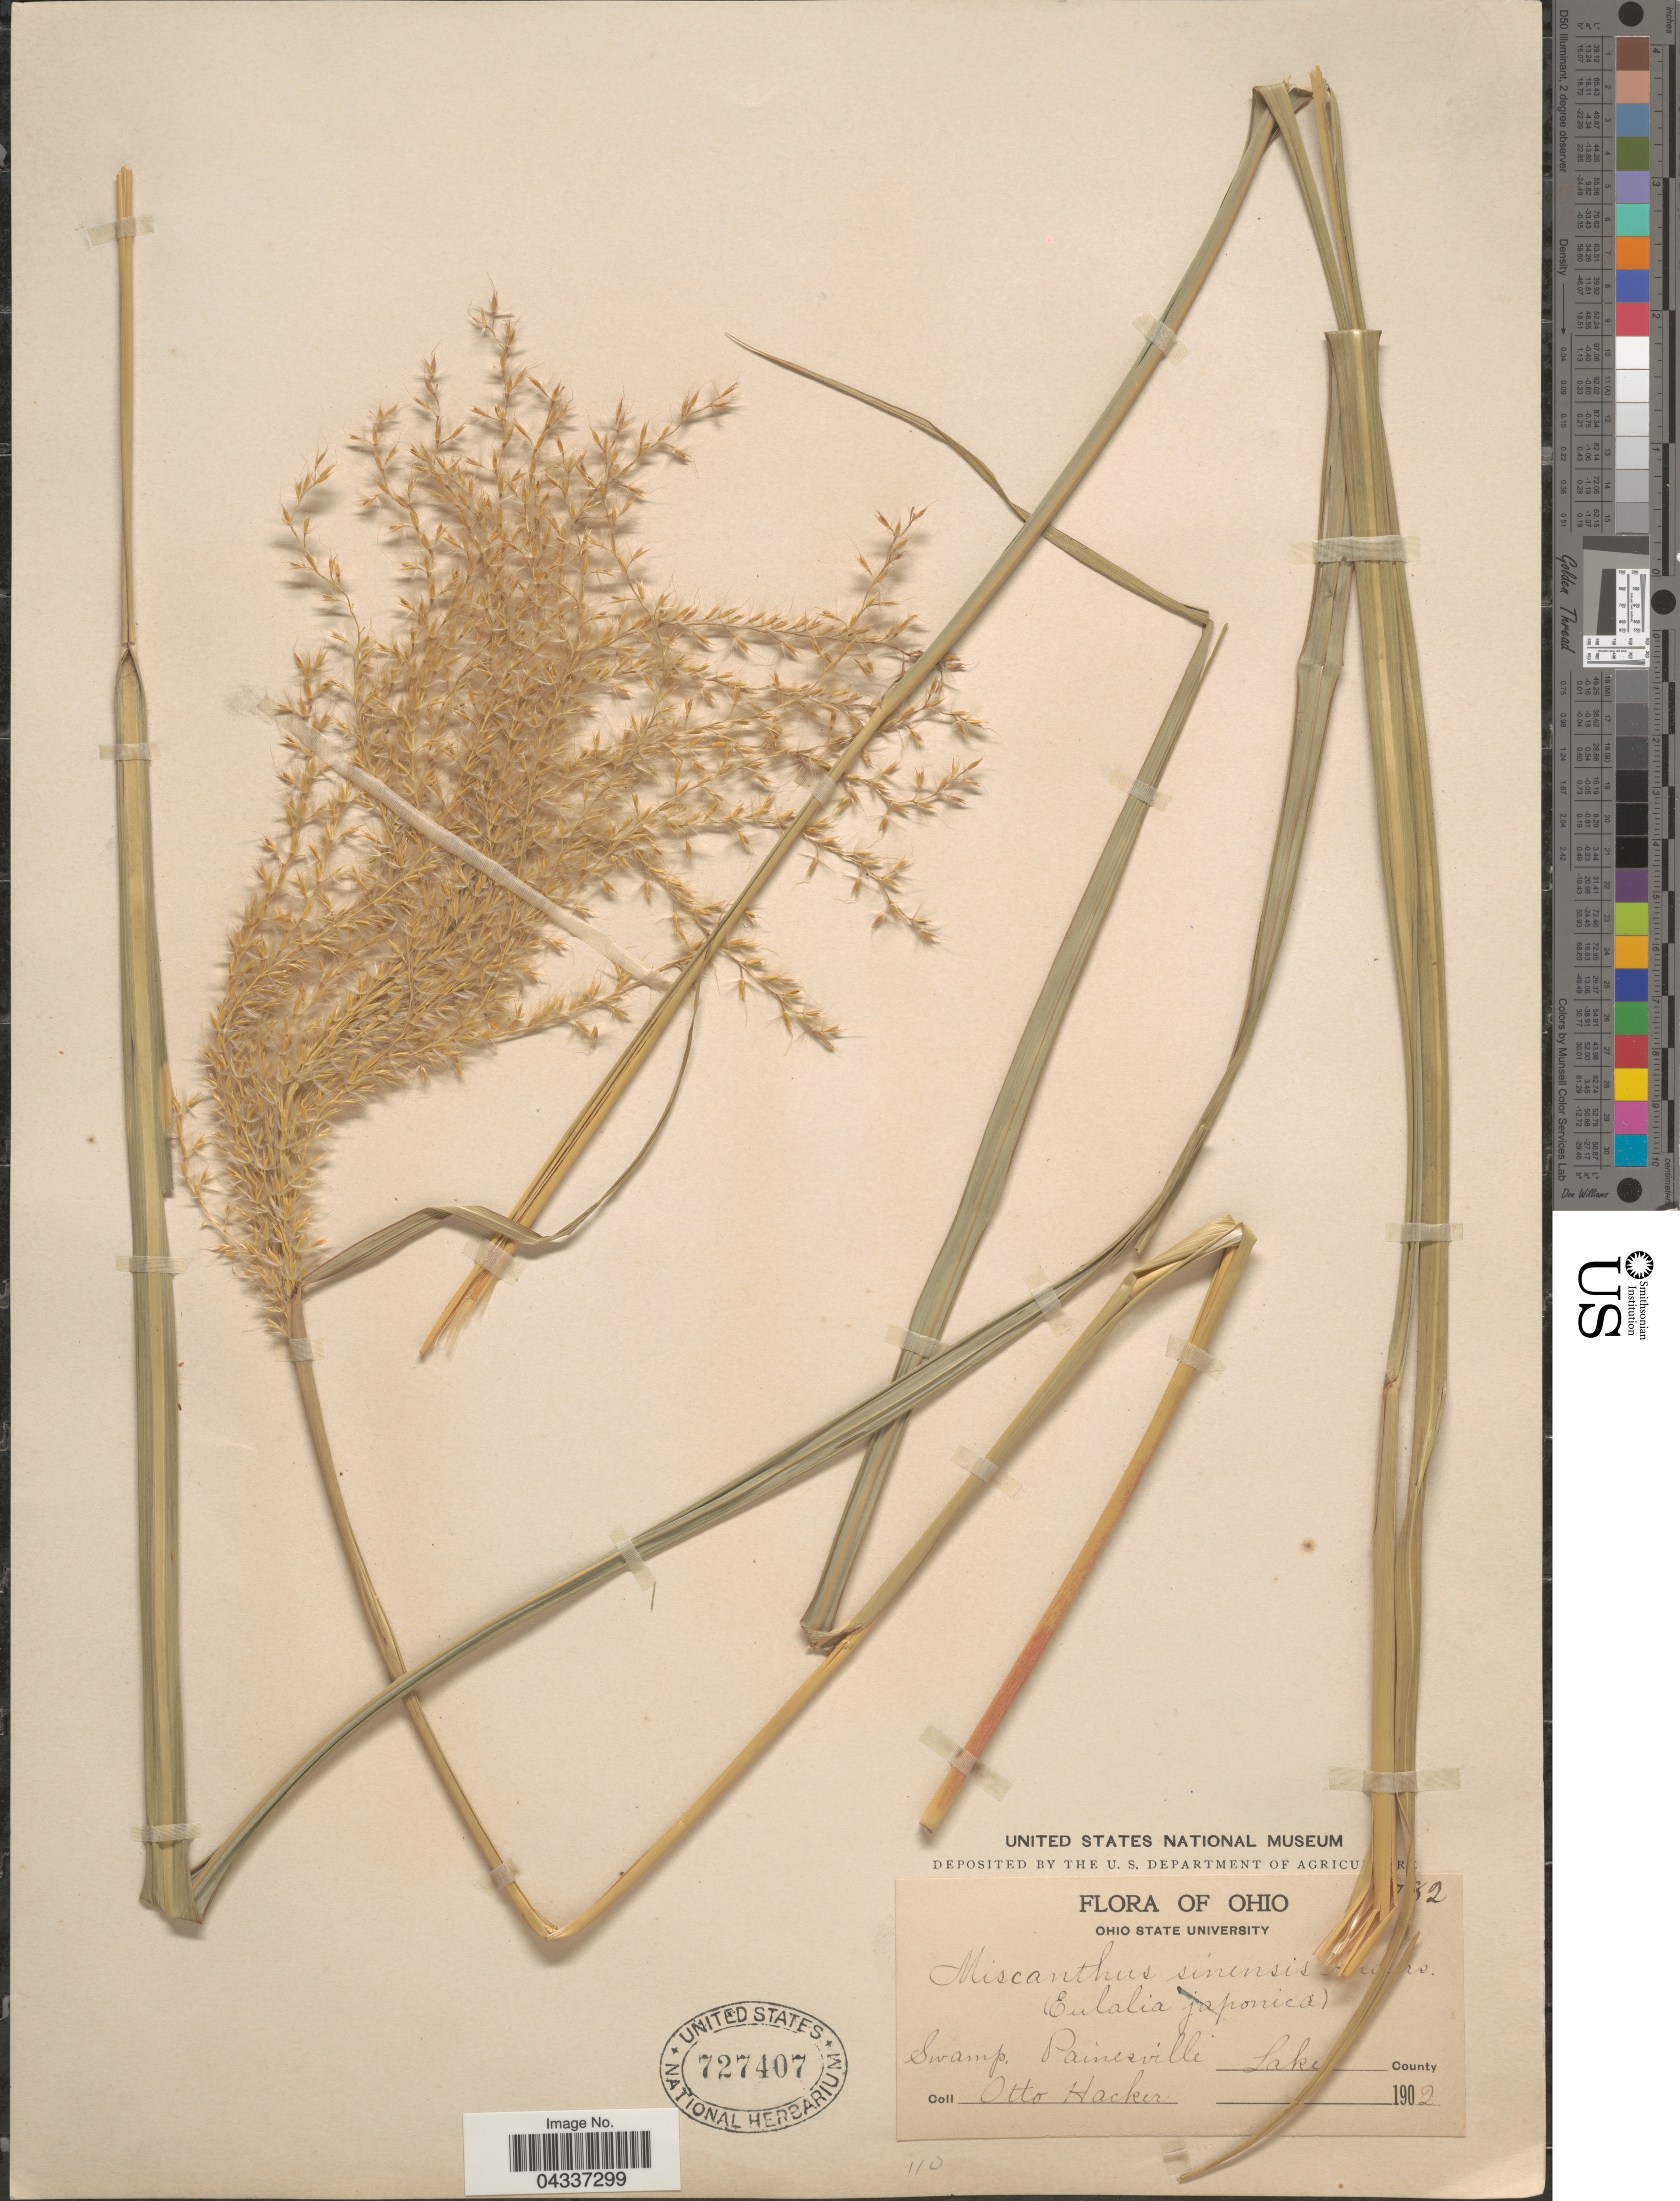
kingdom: Plantae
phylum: Tracheophyta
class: Liliopsida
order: Poales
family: Poaceae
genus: Miscanthus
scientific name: Miscanthus sinensis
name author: Andersson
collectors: O. Hacker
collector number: !2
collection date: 1902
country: United States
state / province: Ohio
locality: Painesville. Lake County.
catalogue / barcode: US 727407